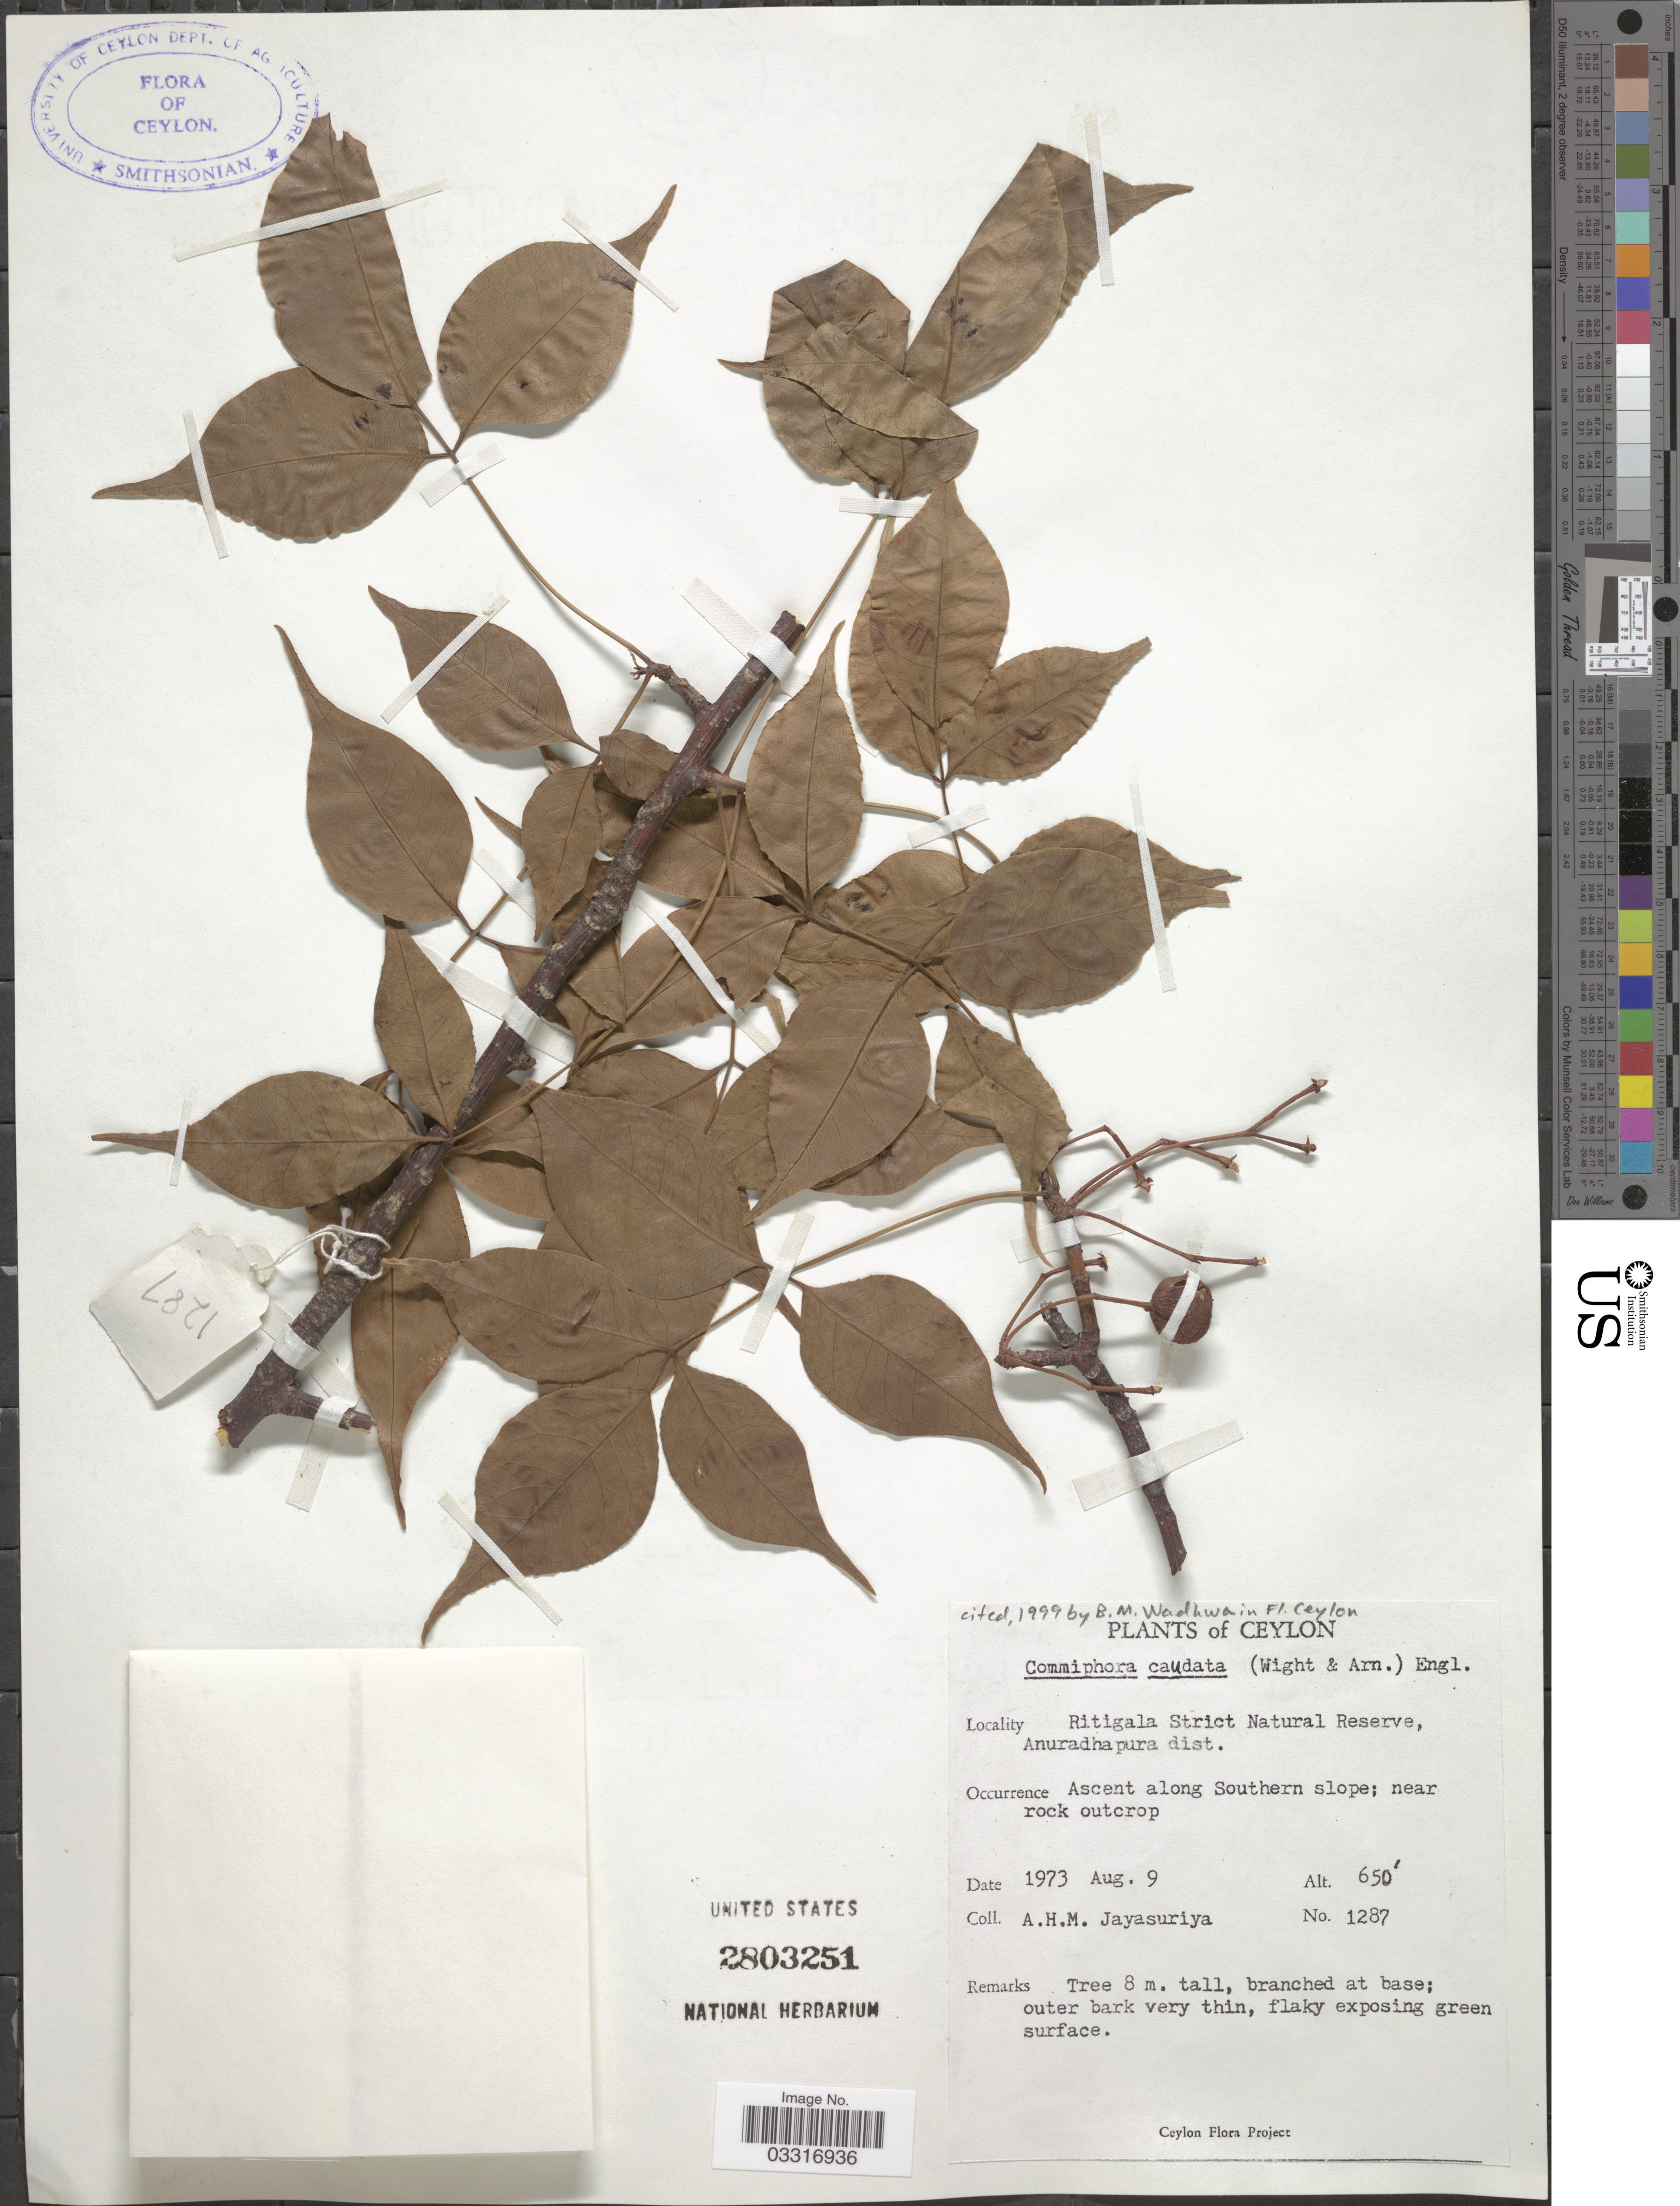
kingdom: Plantae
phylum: Tracheophyta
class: Magnoliopsida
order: Sapindales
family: Burseraceae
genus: Commiphora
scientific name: Commiphora caudata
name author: Engl.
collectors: A. H. Jayasuriya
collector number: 1287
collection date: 1973-08-09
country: Sri Lanka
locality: Ceylon, Ritigala Strict Natural Reserve, Anuradhapura dist., Ascent along Southern slope.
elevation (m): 198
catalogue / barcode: US 2803251